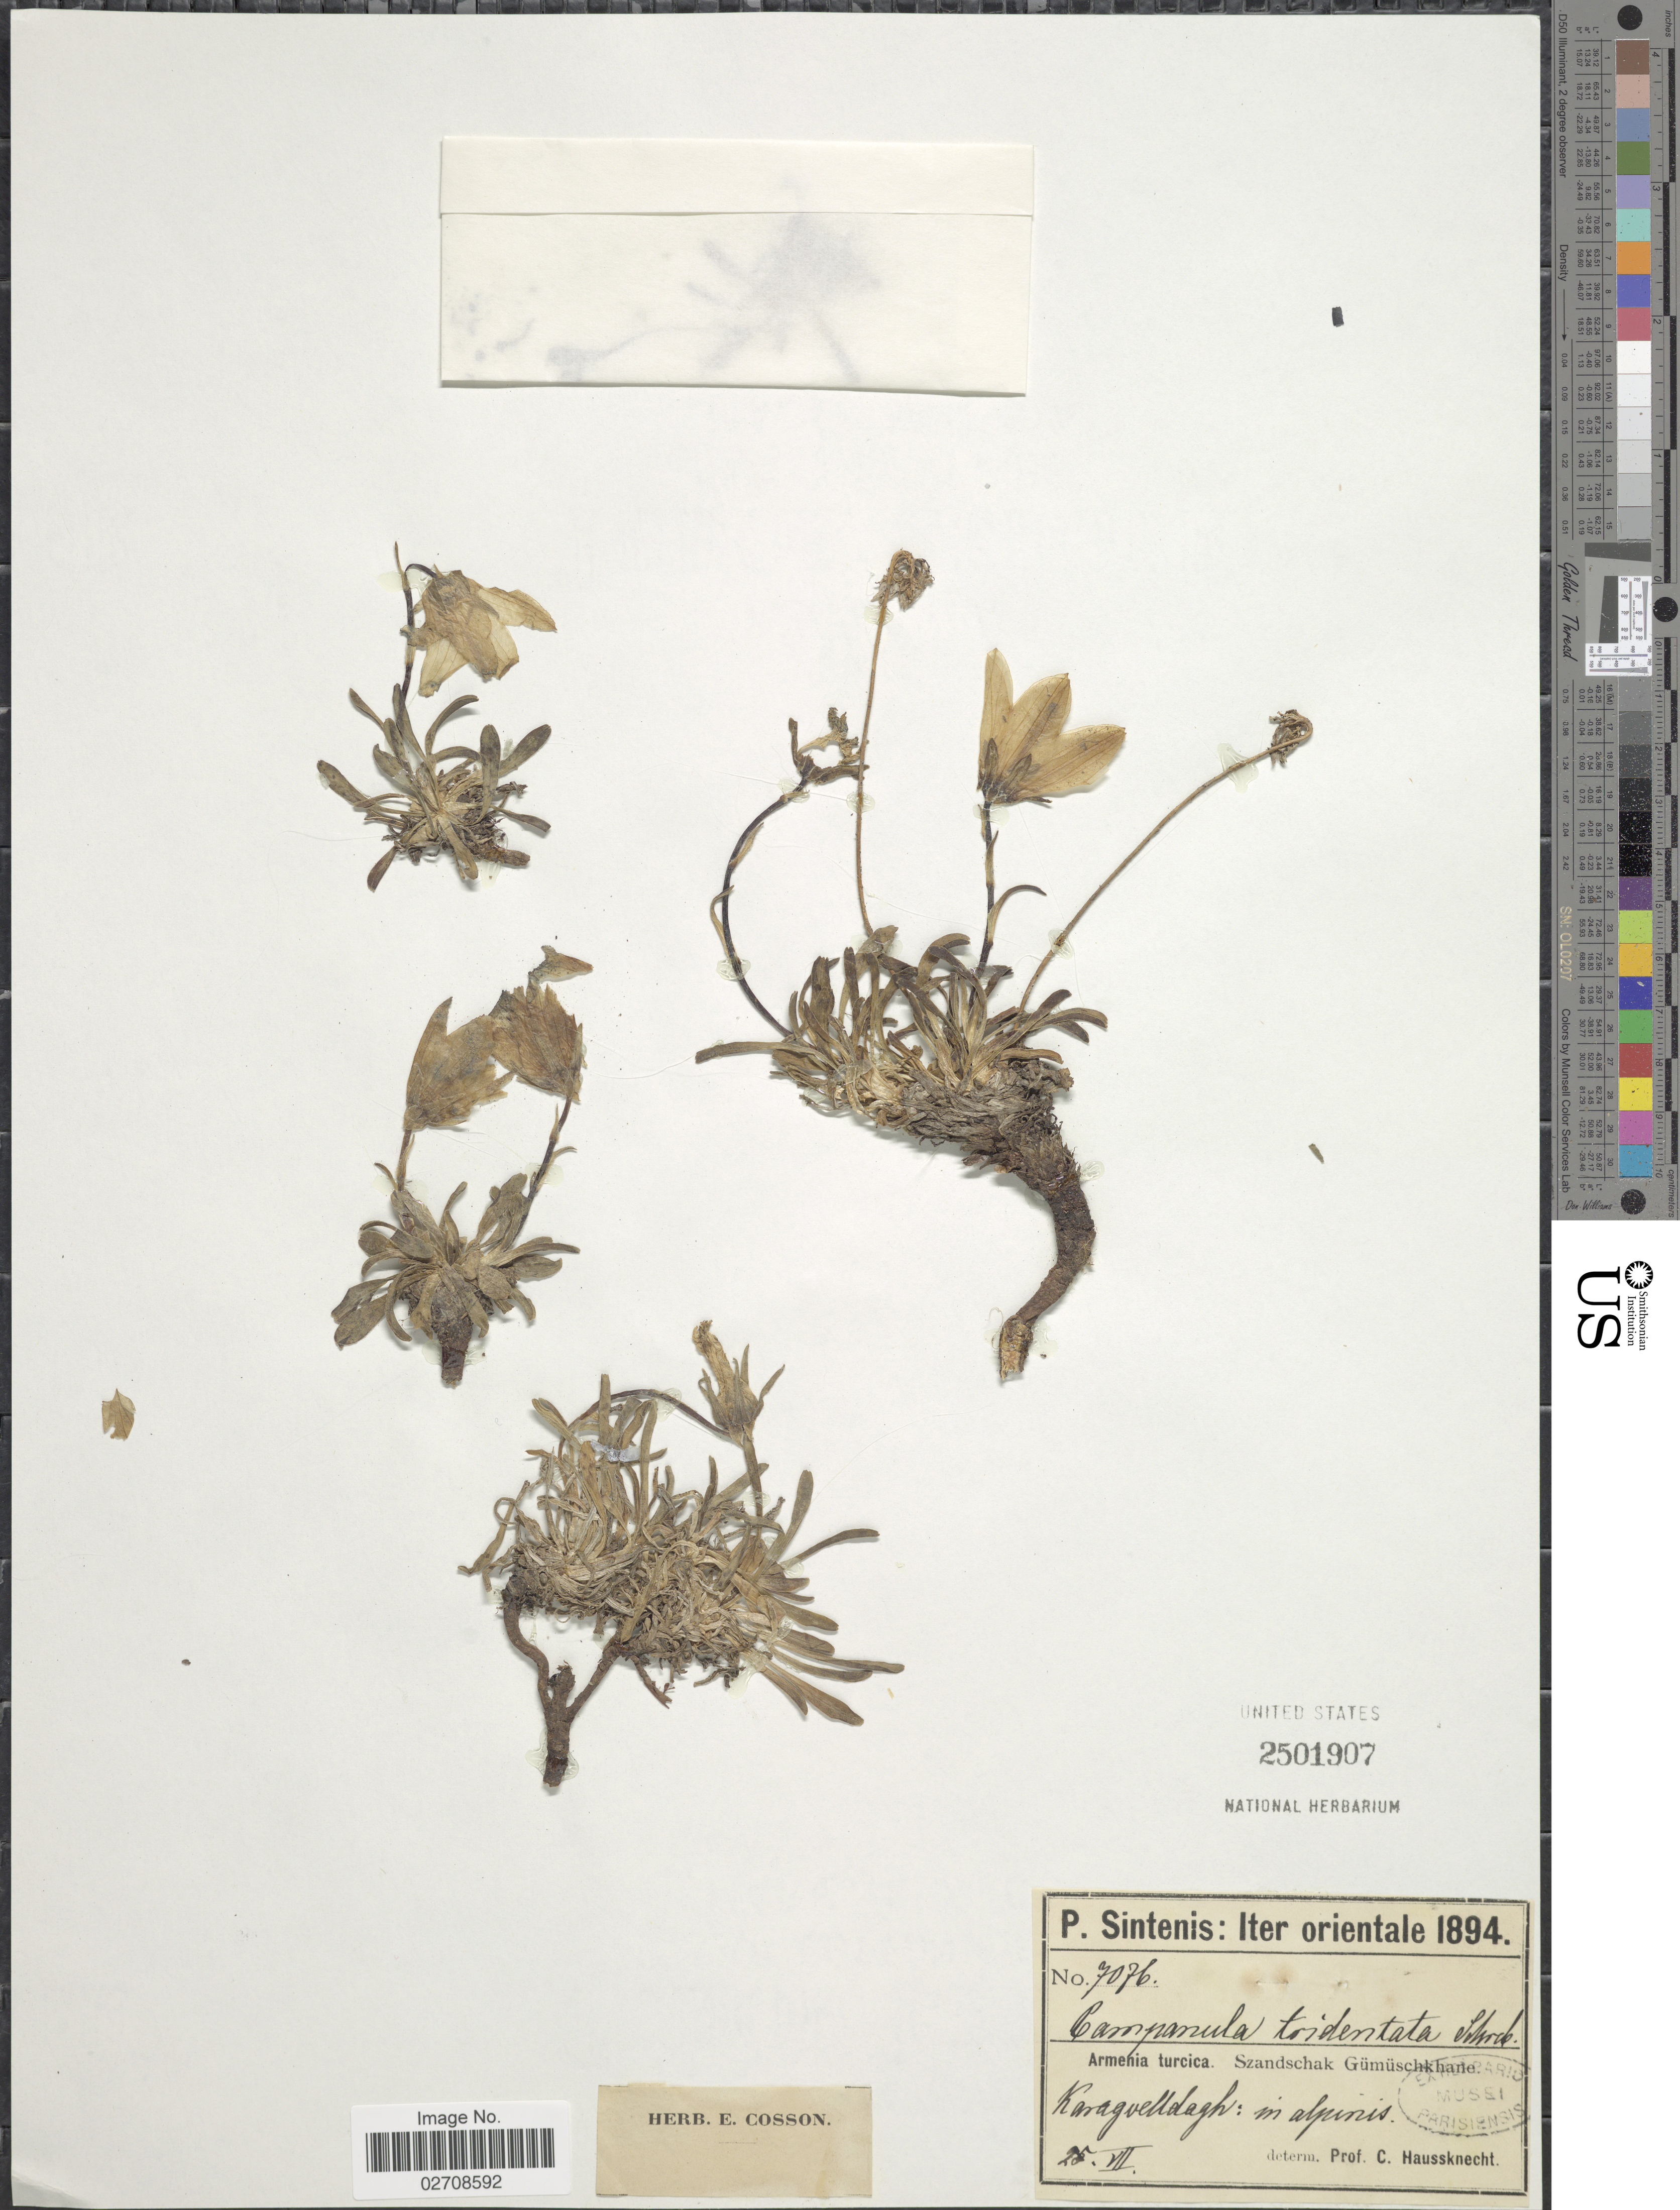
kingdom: Plantae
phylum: Tracheophyta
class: Magnoliopsida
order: Asterales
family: Campanulaceae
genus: Campanula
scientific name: Campanula tridentata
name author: Schreb.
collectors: C. Haussknecht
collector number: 7076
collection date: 1894-07-25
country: Turkey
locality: Iter Orientale, Armenia turcica, Szandschak Gumuschkhande, Karagvelldagh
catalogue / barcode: US 2501907